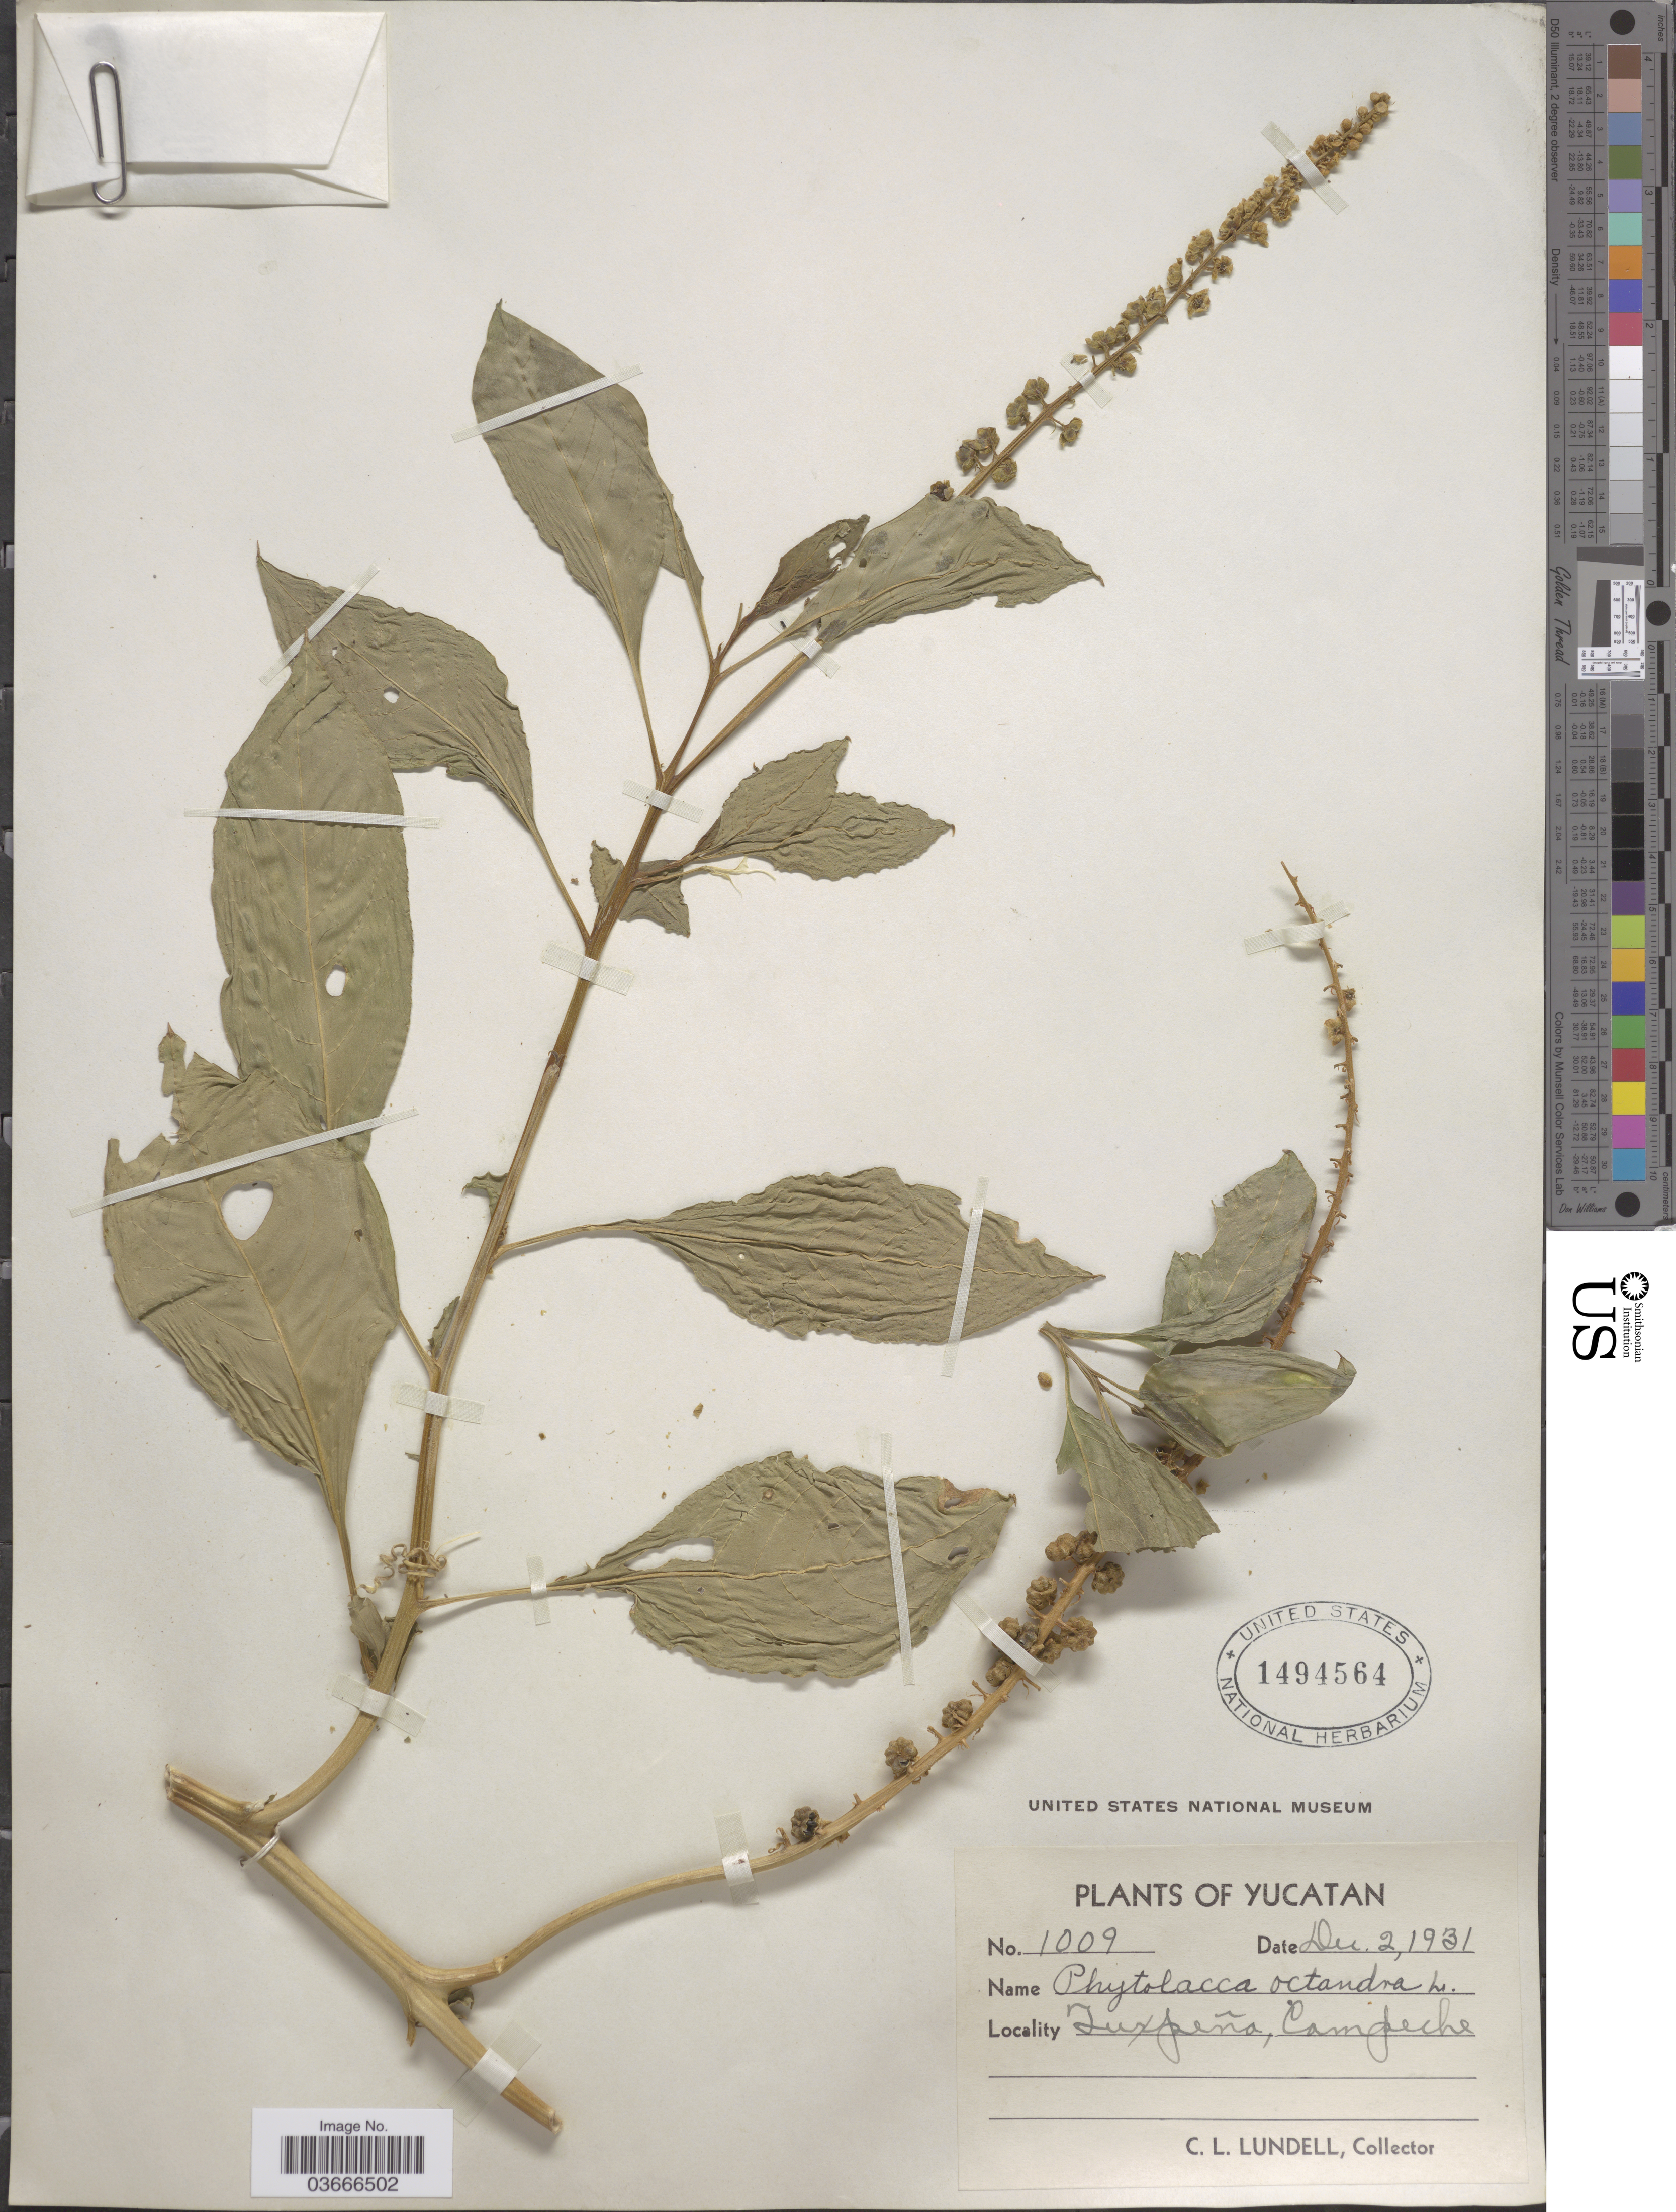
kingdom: Plantae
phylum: Tracheophyta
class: Magnoliopsida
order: Caryophyllales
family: Phytolaccaceae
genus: Phytolacca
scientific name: Phytolacca octandra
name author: L.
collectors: C. L. Lundell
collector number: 1009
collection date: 1931-12-02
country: Mexico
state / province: Yucatán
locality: Tuxpeña, Campeche.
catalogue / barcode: US 1494564